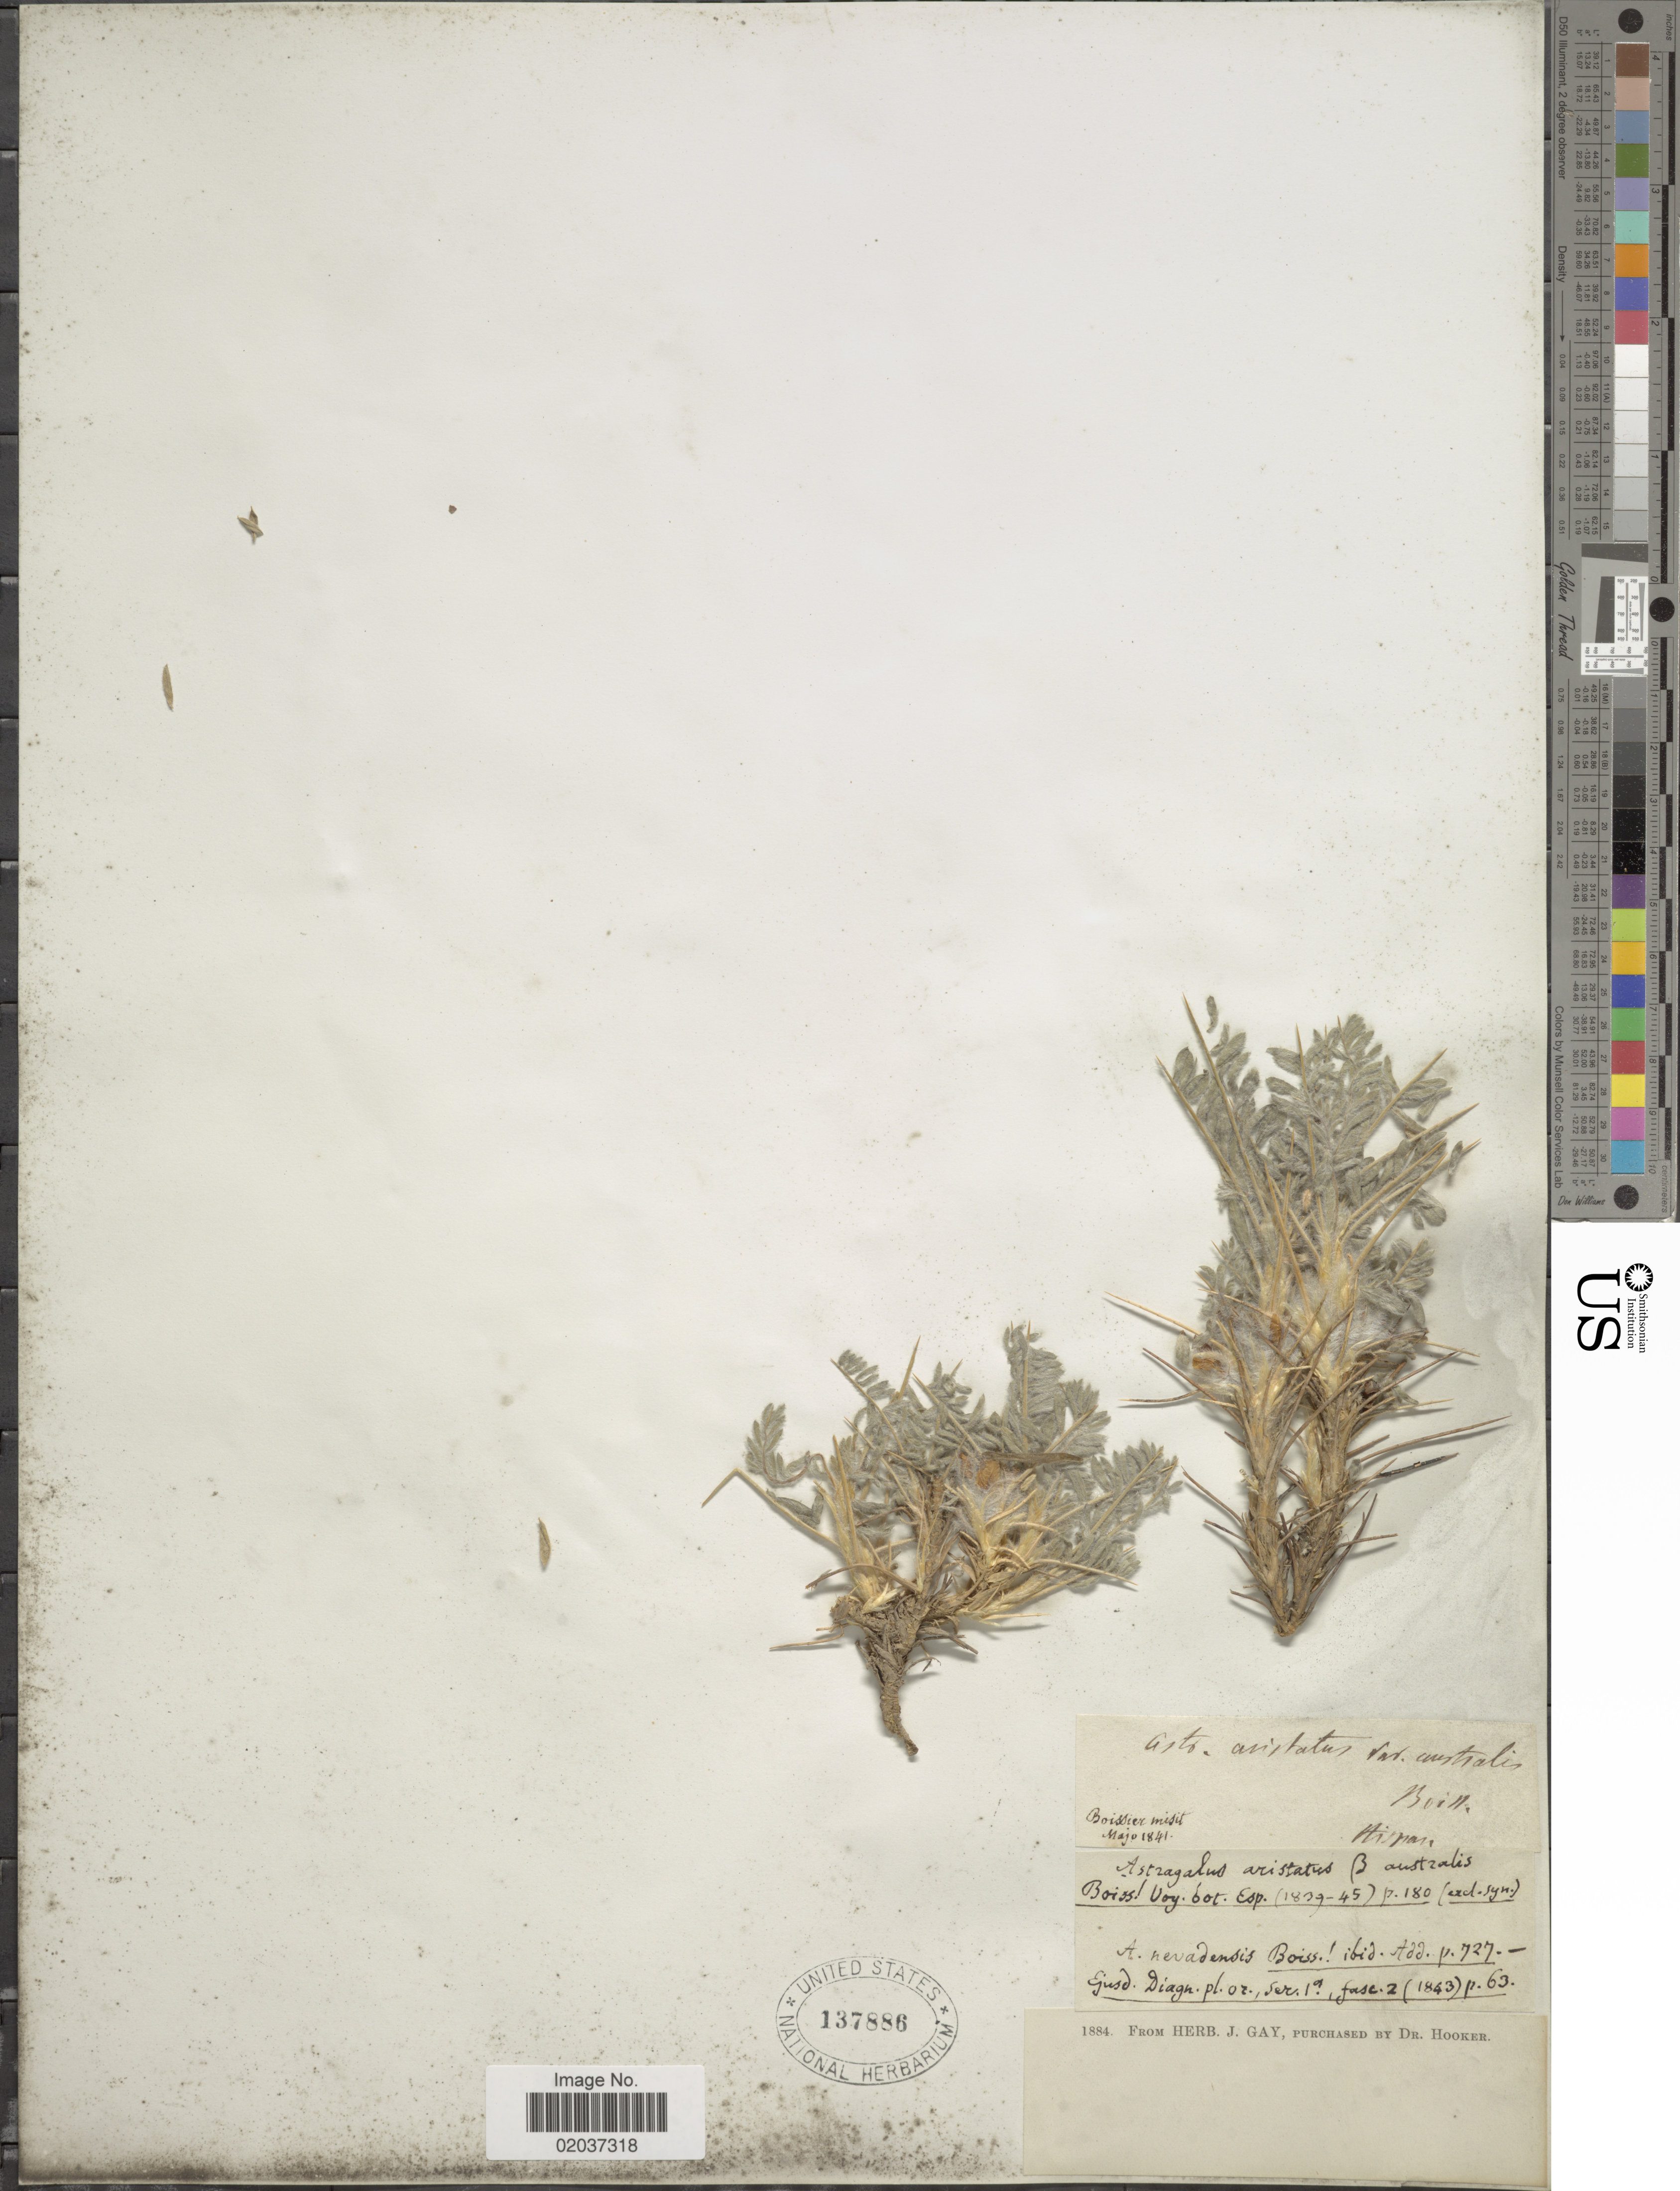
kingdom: Plantae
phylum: Tracheophyta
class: Magnoliopsida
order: Fabales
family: Fabaceae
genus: Astragalus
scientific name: Astragalus nevadensis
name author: Boiss.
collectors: -- Boissier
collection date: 1841-05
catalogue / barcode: US 137886